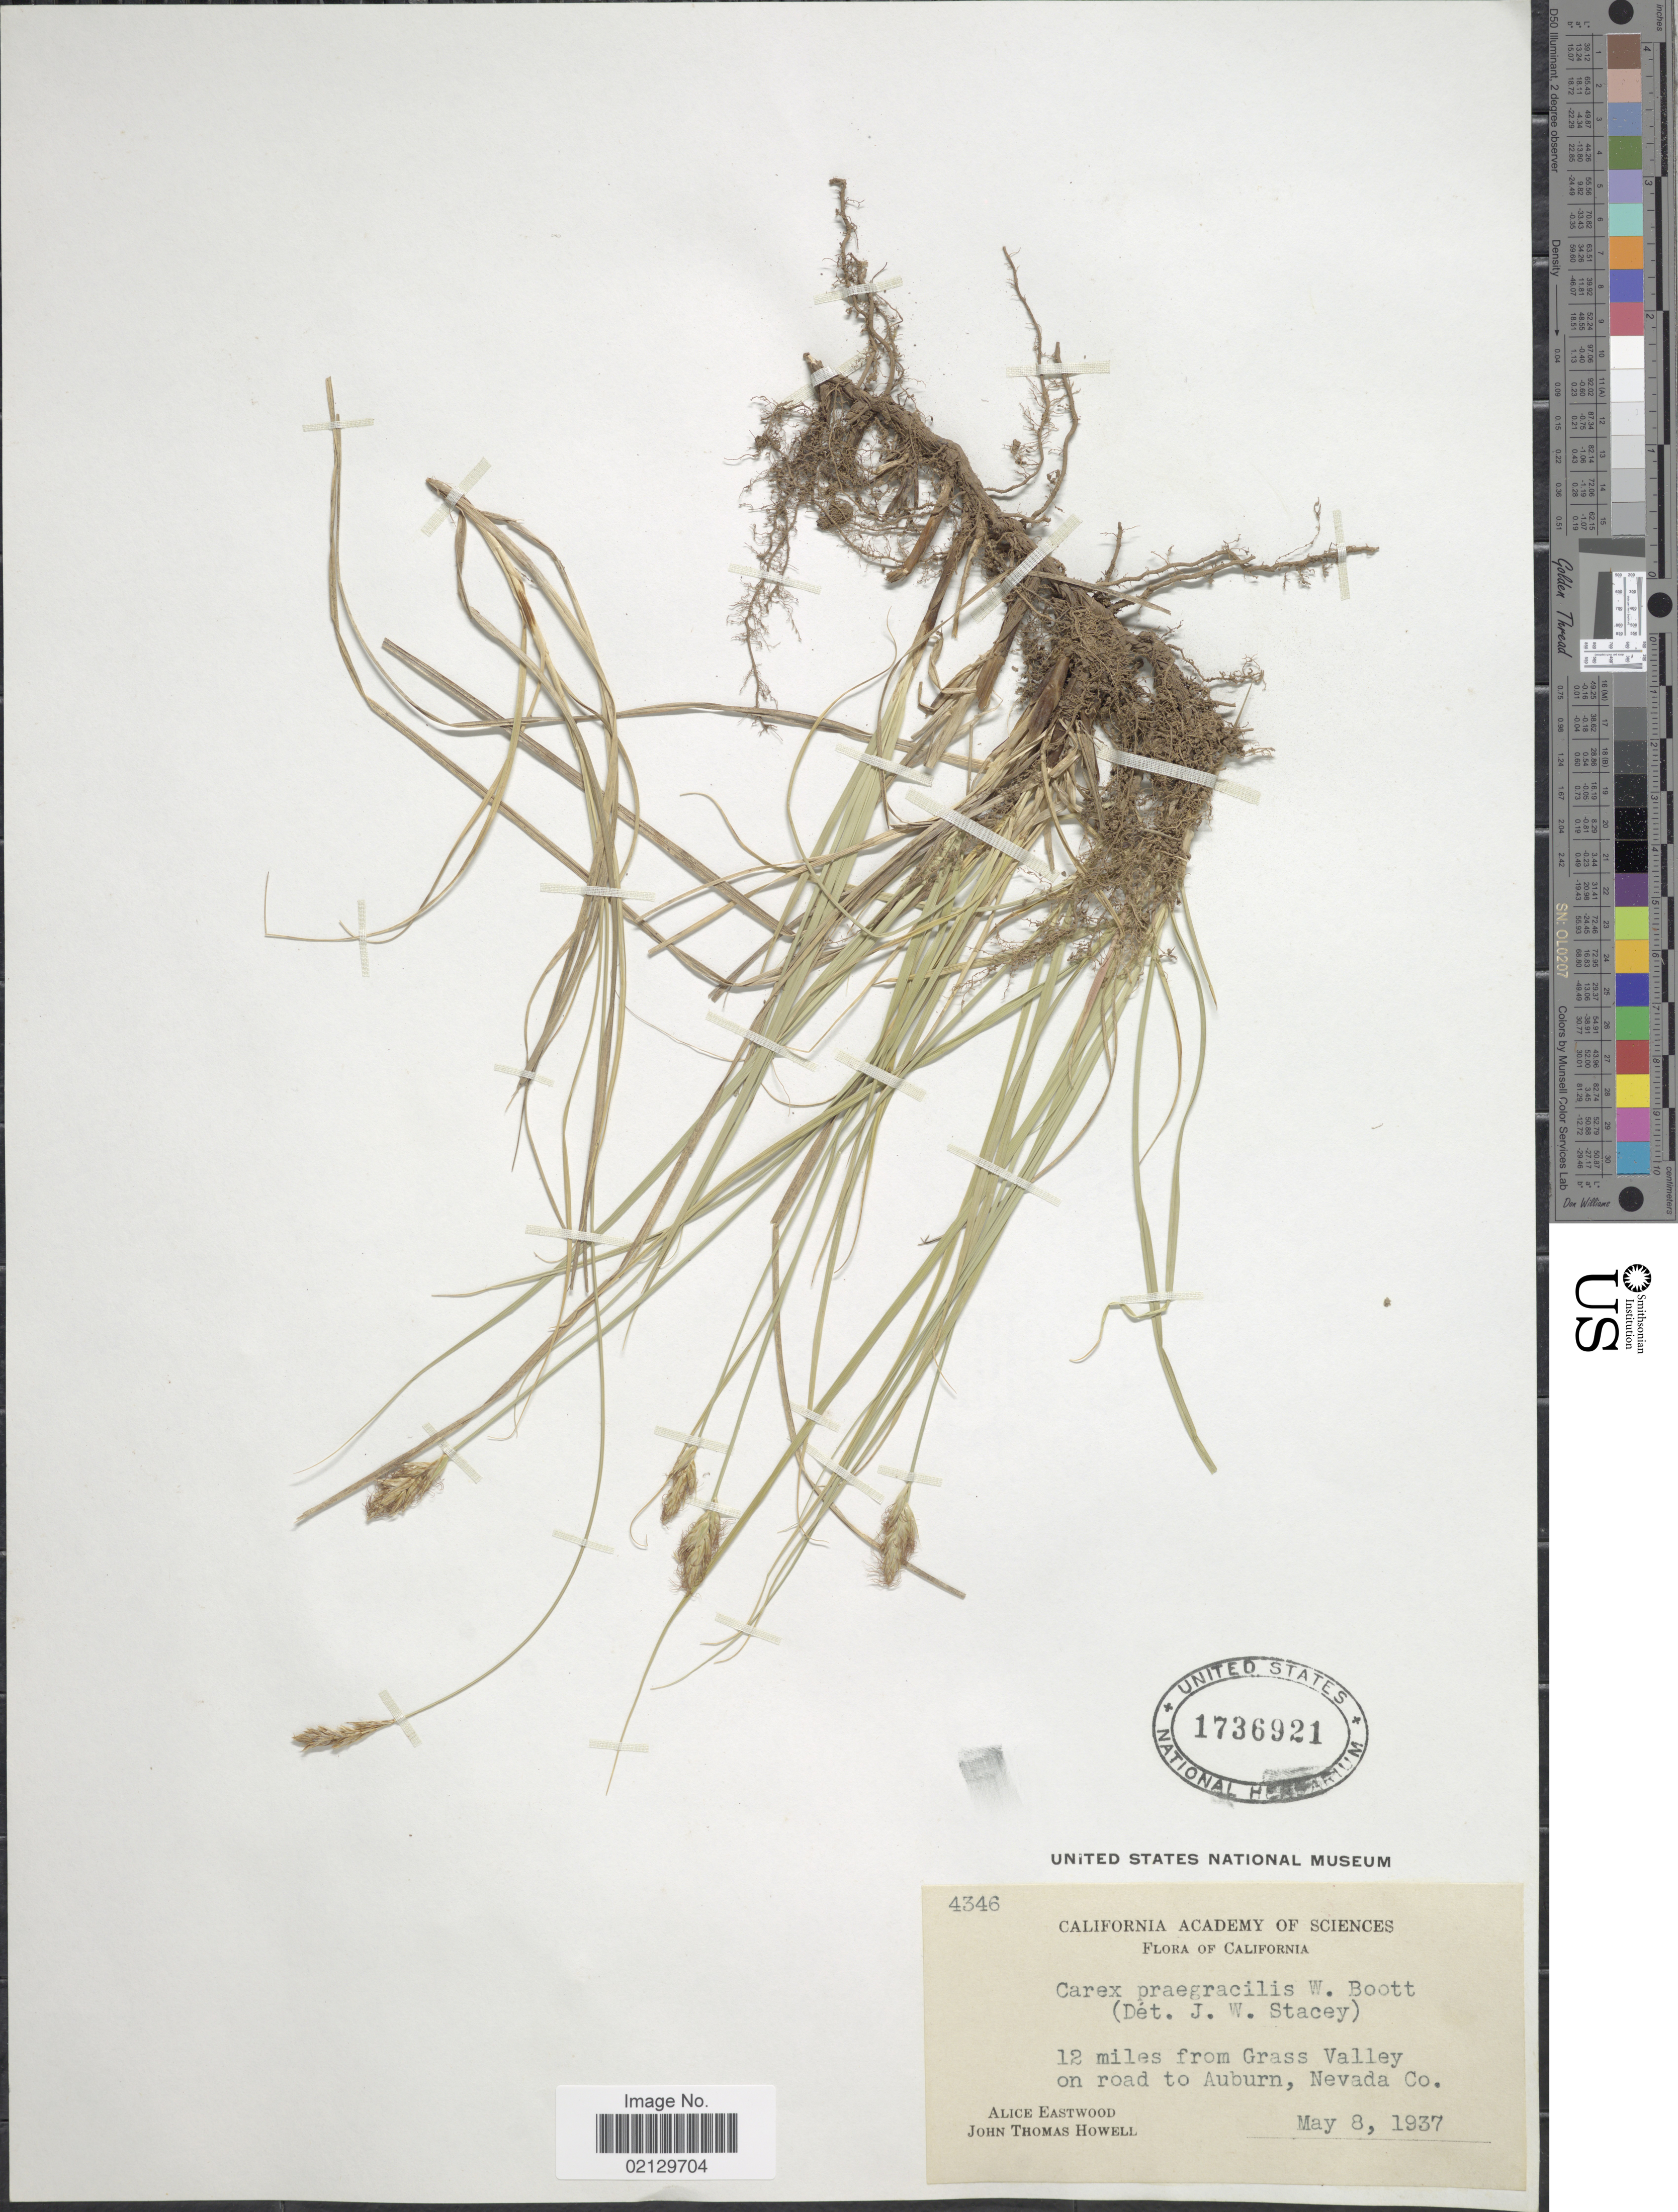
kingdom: Plantae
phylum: Tracheophyta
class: Liliopsida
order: Poales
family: Cyperaceae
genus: Carex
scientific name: Carex praegracilis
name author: W. Boott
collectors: A. Eastwood & J. T. Howell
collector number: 4346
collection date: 1937-05-08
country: United States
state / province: California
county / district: Nevada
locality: California. 12 miles from Grass Valley on road to Auburn, Nevada Co.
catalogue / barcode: US 1736921